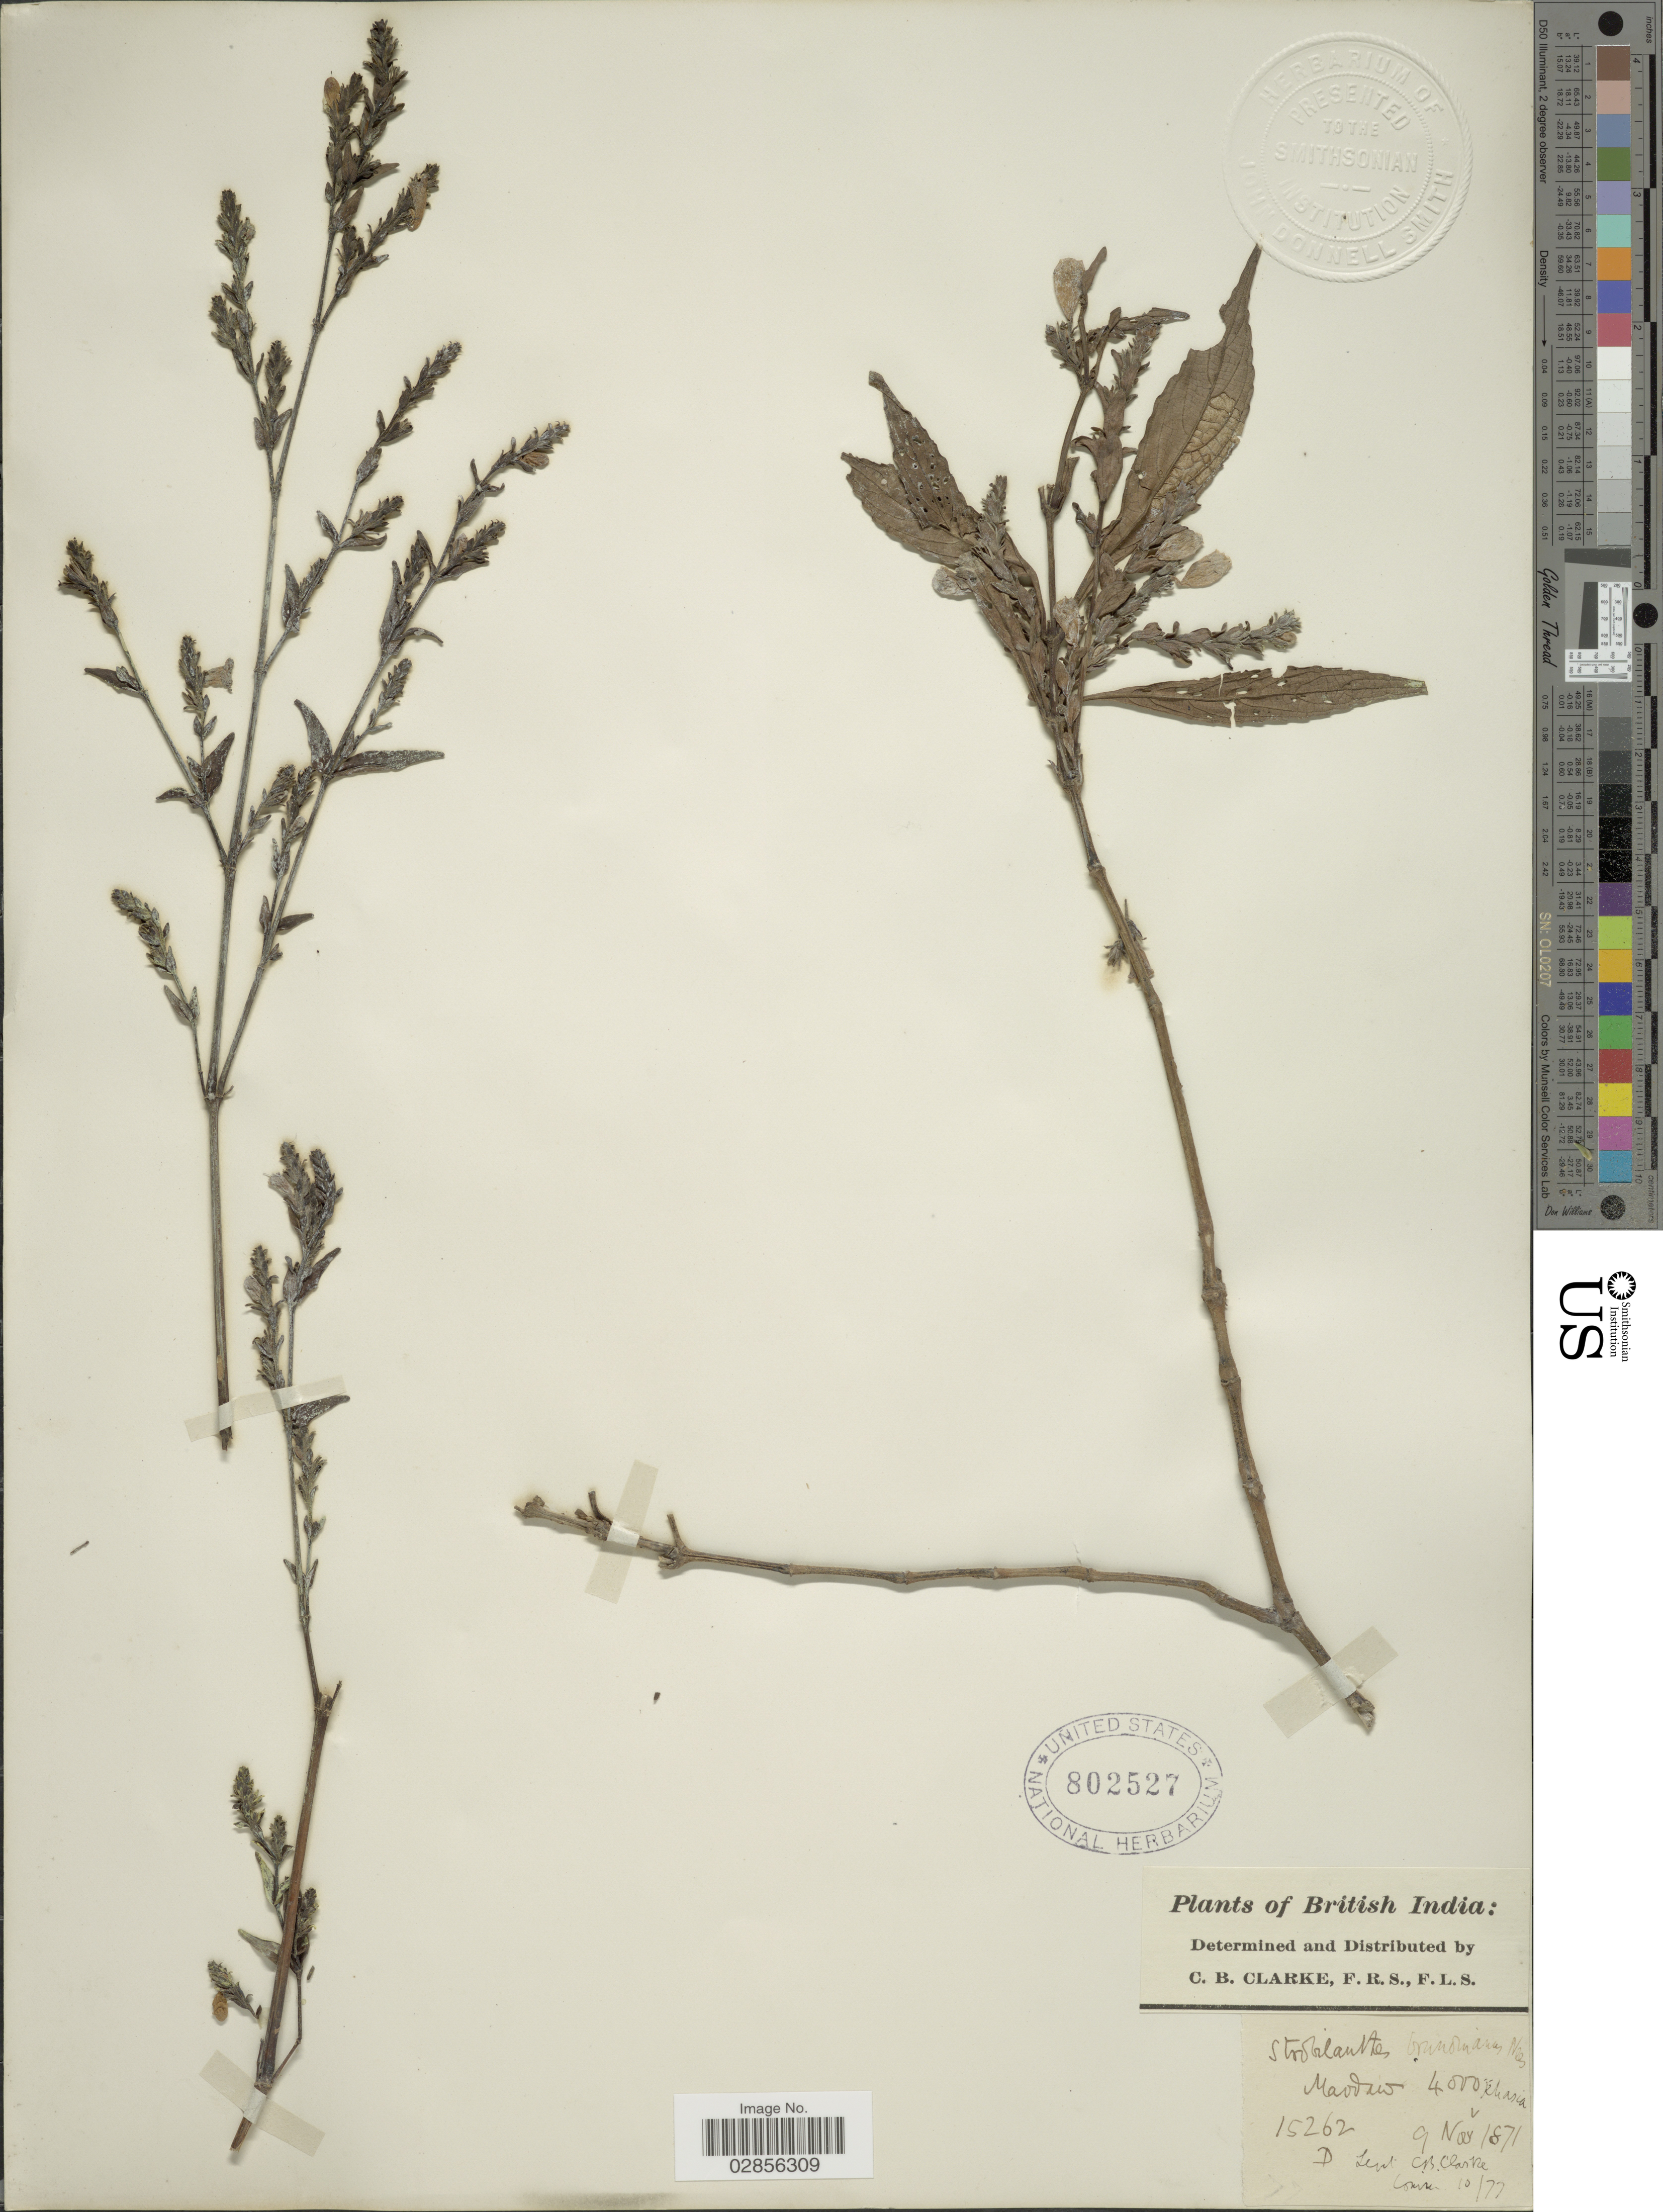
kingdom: Plantae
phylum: Tracheophyta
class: Magnoliopsida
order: Lamiales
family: Acanthaceae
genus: Strobilanthes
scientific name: Strobilanthes brunoniana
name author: Nees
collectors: C. B. Clarke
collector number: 15262D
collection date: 1871-11-09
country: India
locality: British India. Maodano. Khasia.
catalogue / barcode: US 802527